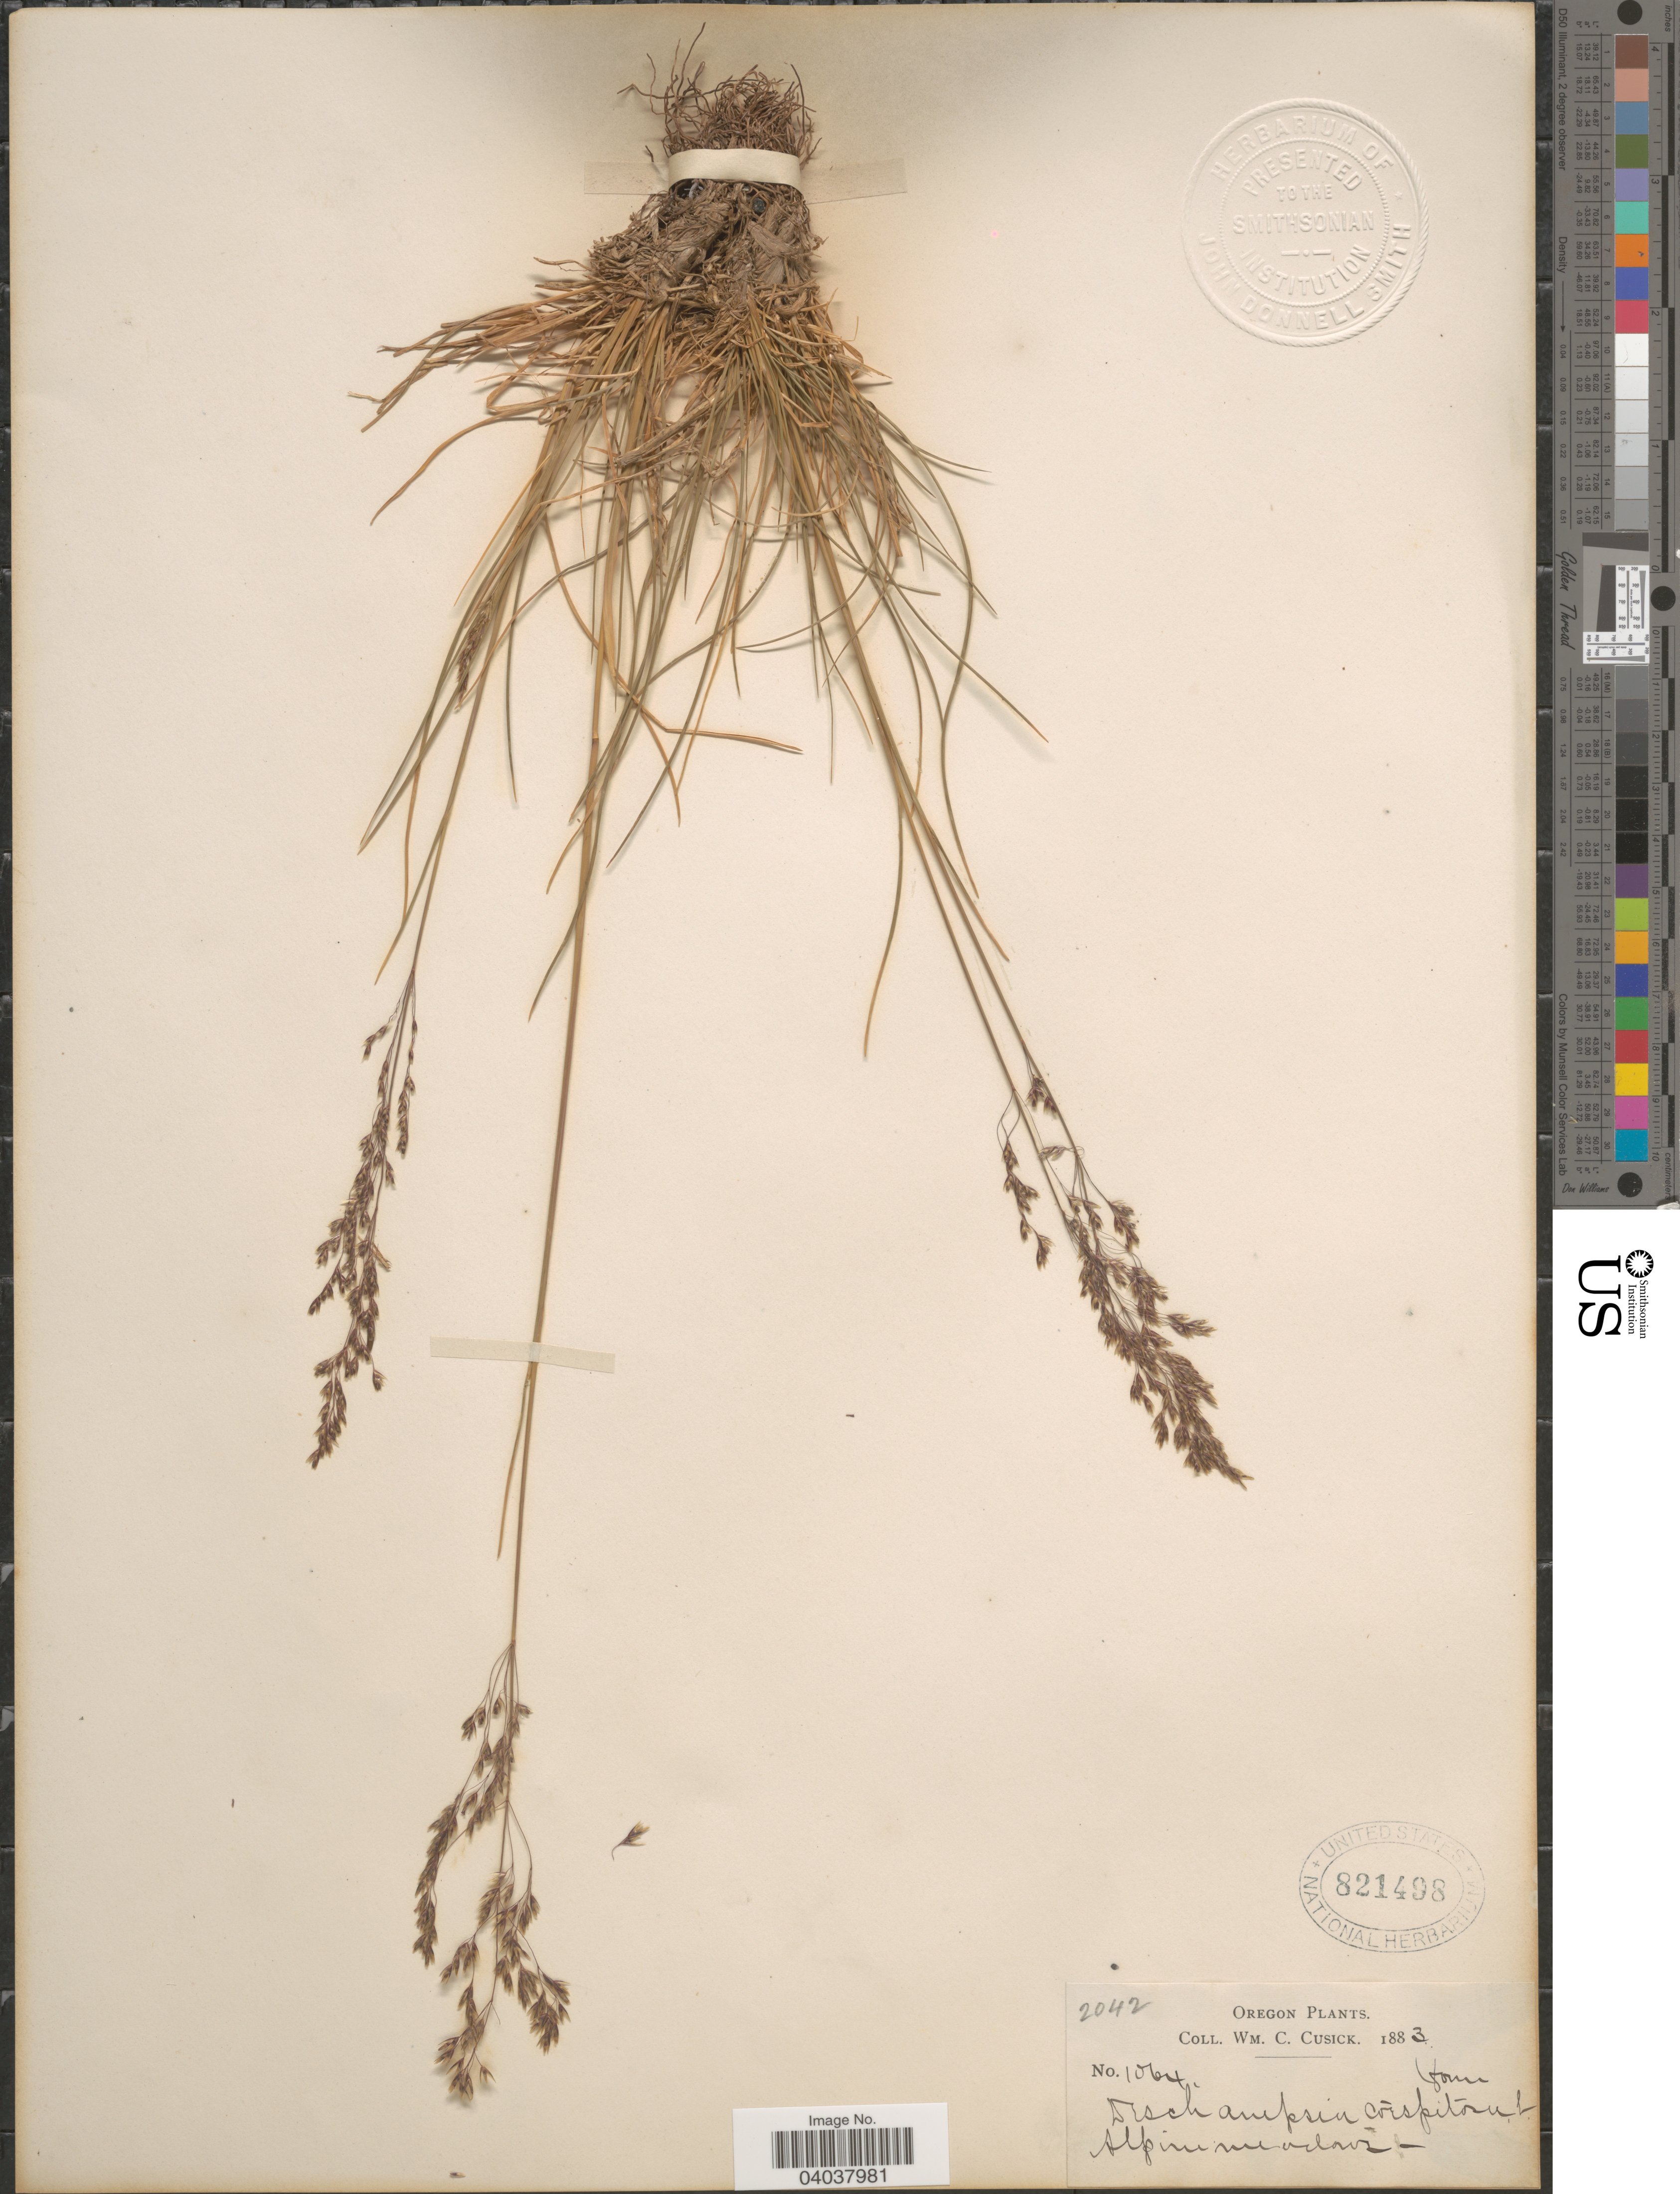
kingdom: Plantae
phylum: Tracheophyta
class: Liliopsida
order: Poales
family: Poaceae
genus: Deschampsia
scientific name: Deschampsia cespitosa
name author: (L.) P. Beauv.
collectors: W. C. Cusick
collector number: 1064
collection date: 1883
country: United States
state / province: Oregon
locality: Alpine meadows.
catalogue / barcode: US 821498